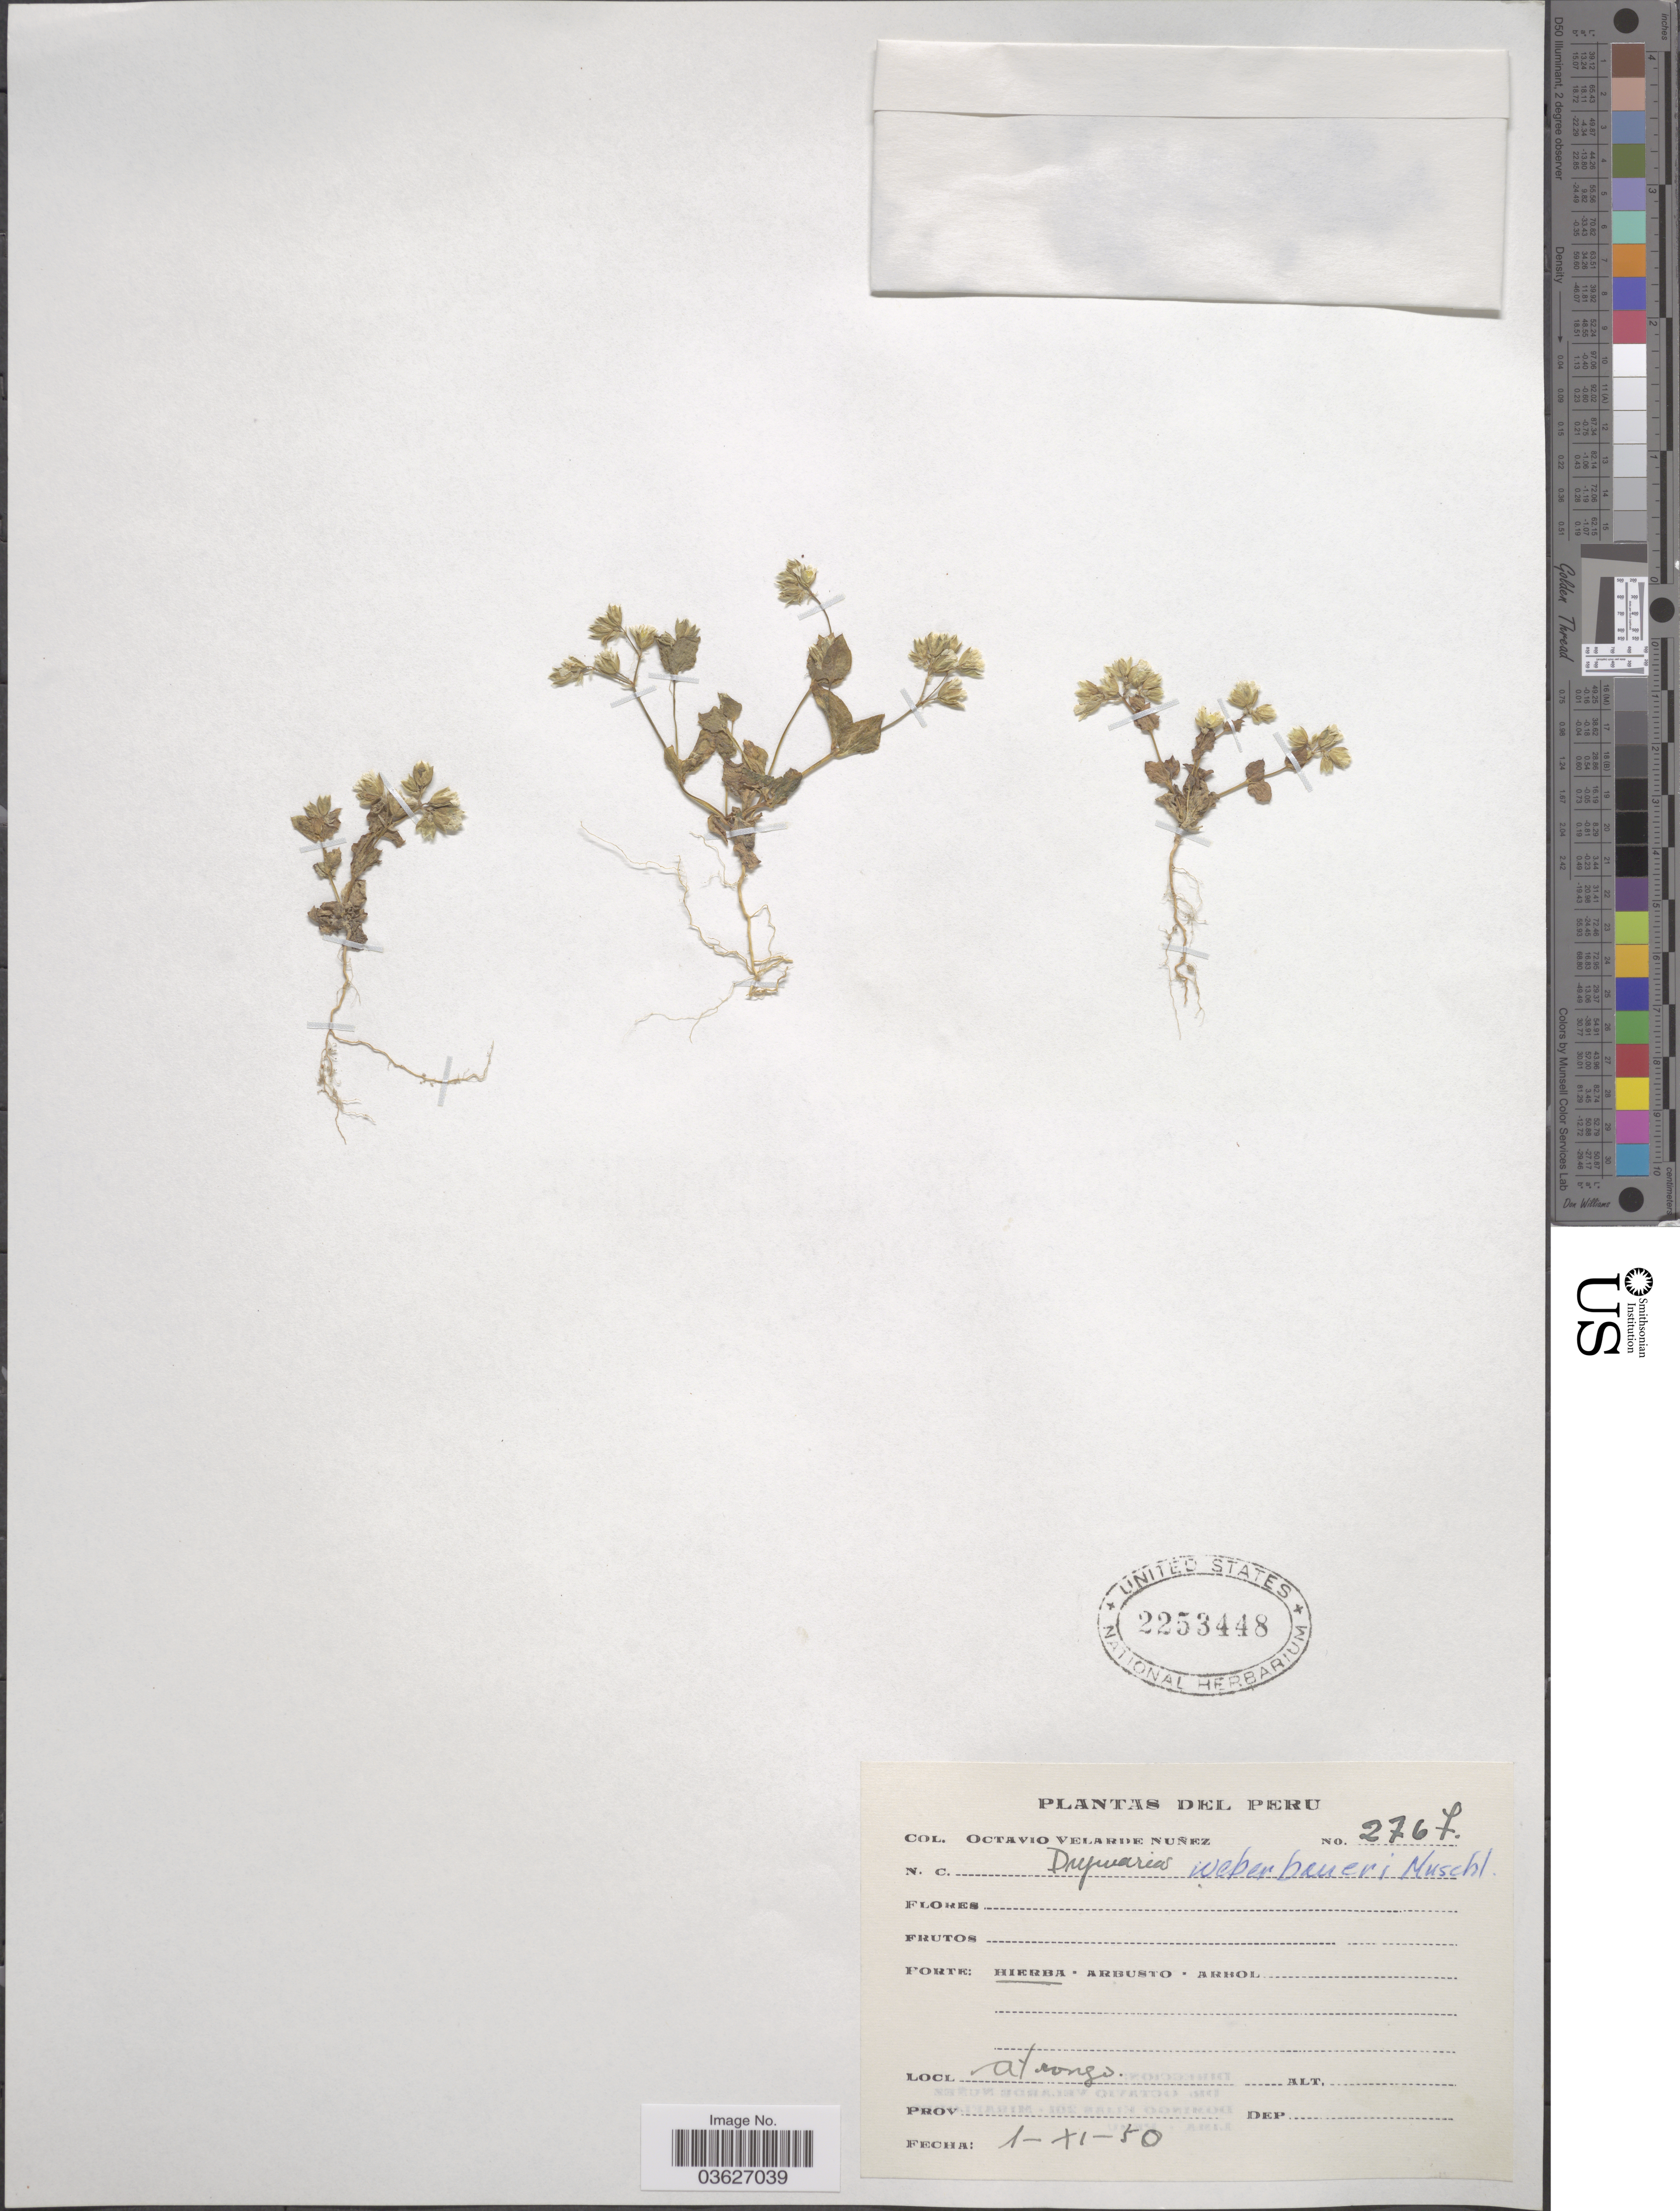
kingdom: Plantae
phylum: Tracheophyta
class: Magnoliopsida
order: Caryophyllales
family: Caryophyllaceae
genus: Drymaria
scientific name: Drymaria paposana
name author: Phil.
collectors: O. Velarde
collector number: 2767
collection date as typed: Transcribed d/m/y: 1/11/50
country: Peru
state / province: Lima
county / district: Lima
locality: Atcongo.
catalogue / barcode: US 2253448